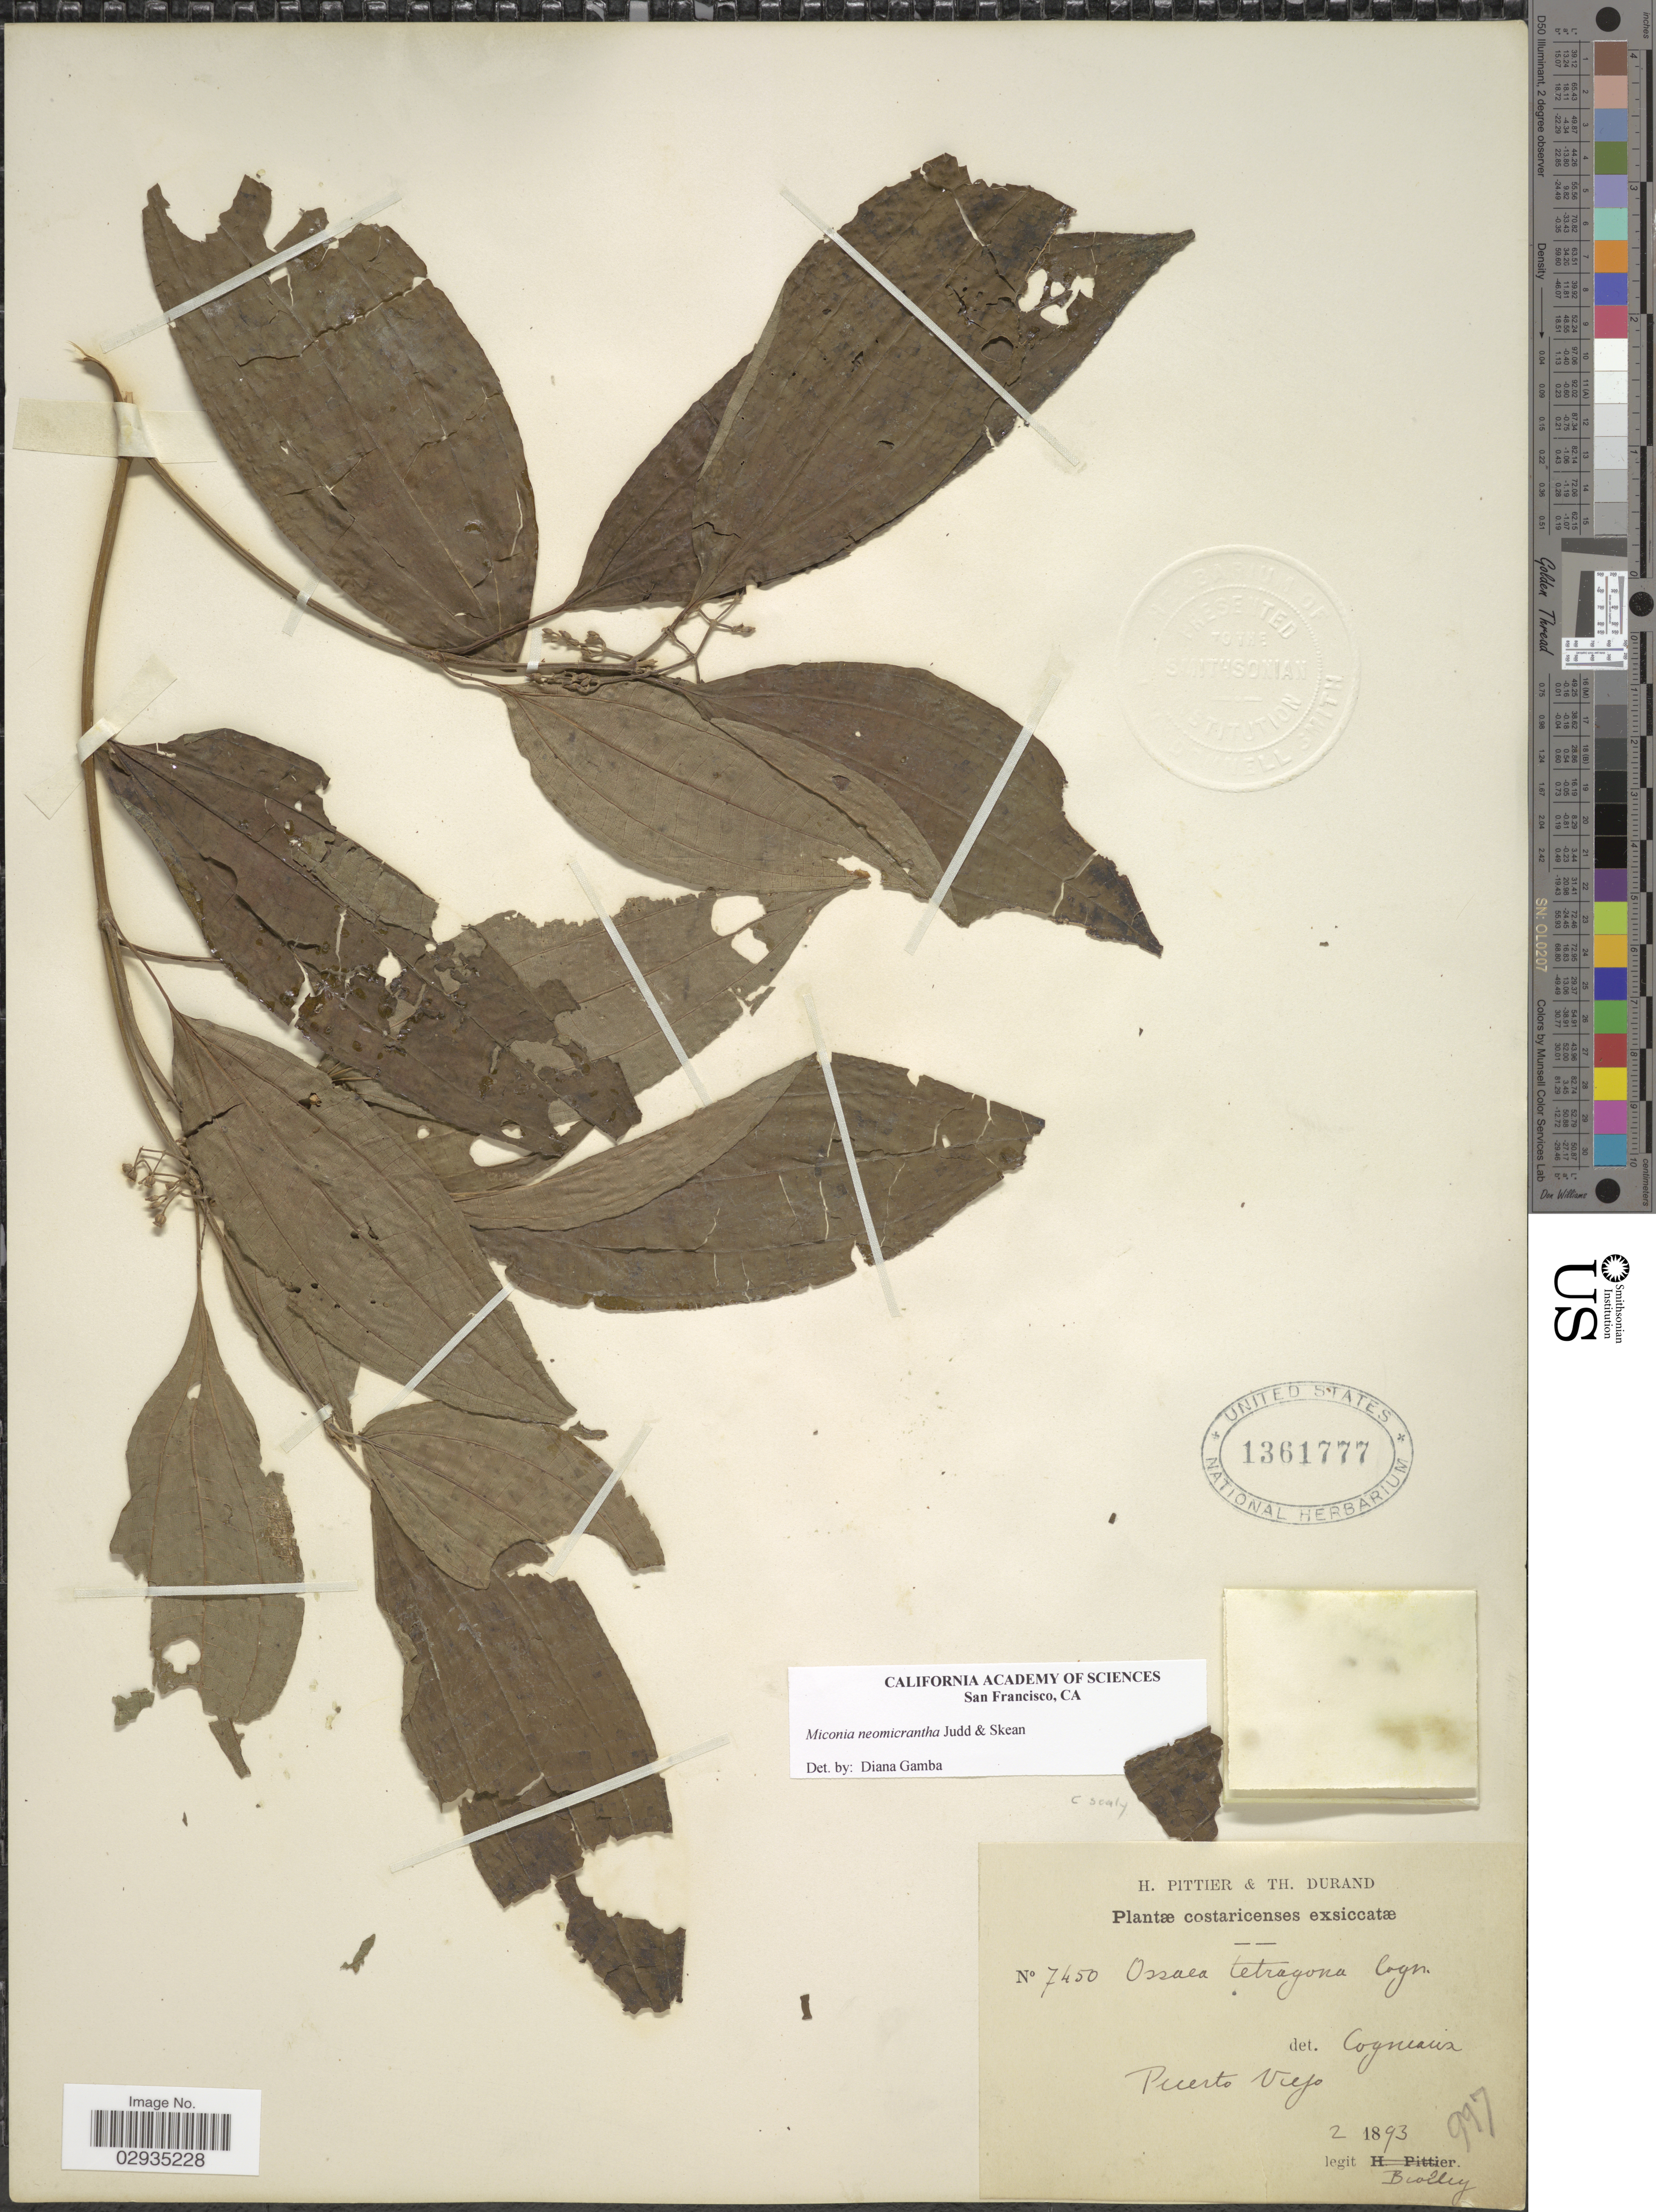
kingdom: Plantae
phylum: Tracheophyta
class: Magnoliopsida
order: Myrtales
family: Melastomataceae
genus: Miconia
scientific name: Miconia neomicrantha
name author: Judd & Skean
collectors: Biolley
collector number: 7450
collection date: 1893-02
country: Costa Rica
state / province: Limón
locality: Puerto Viejo.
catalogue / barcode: US 1361777